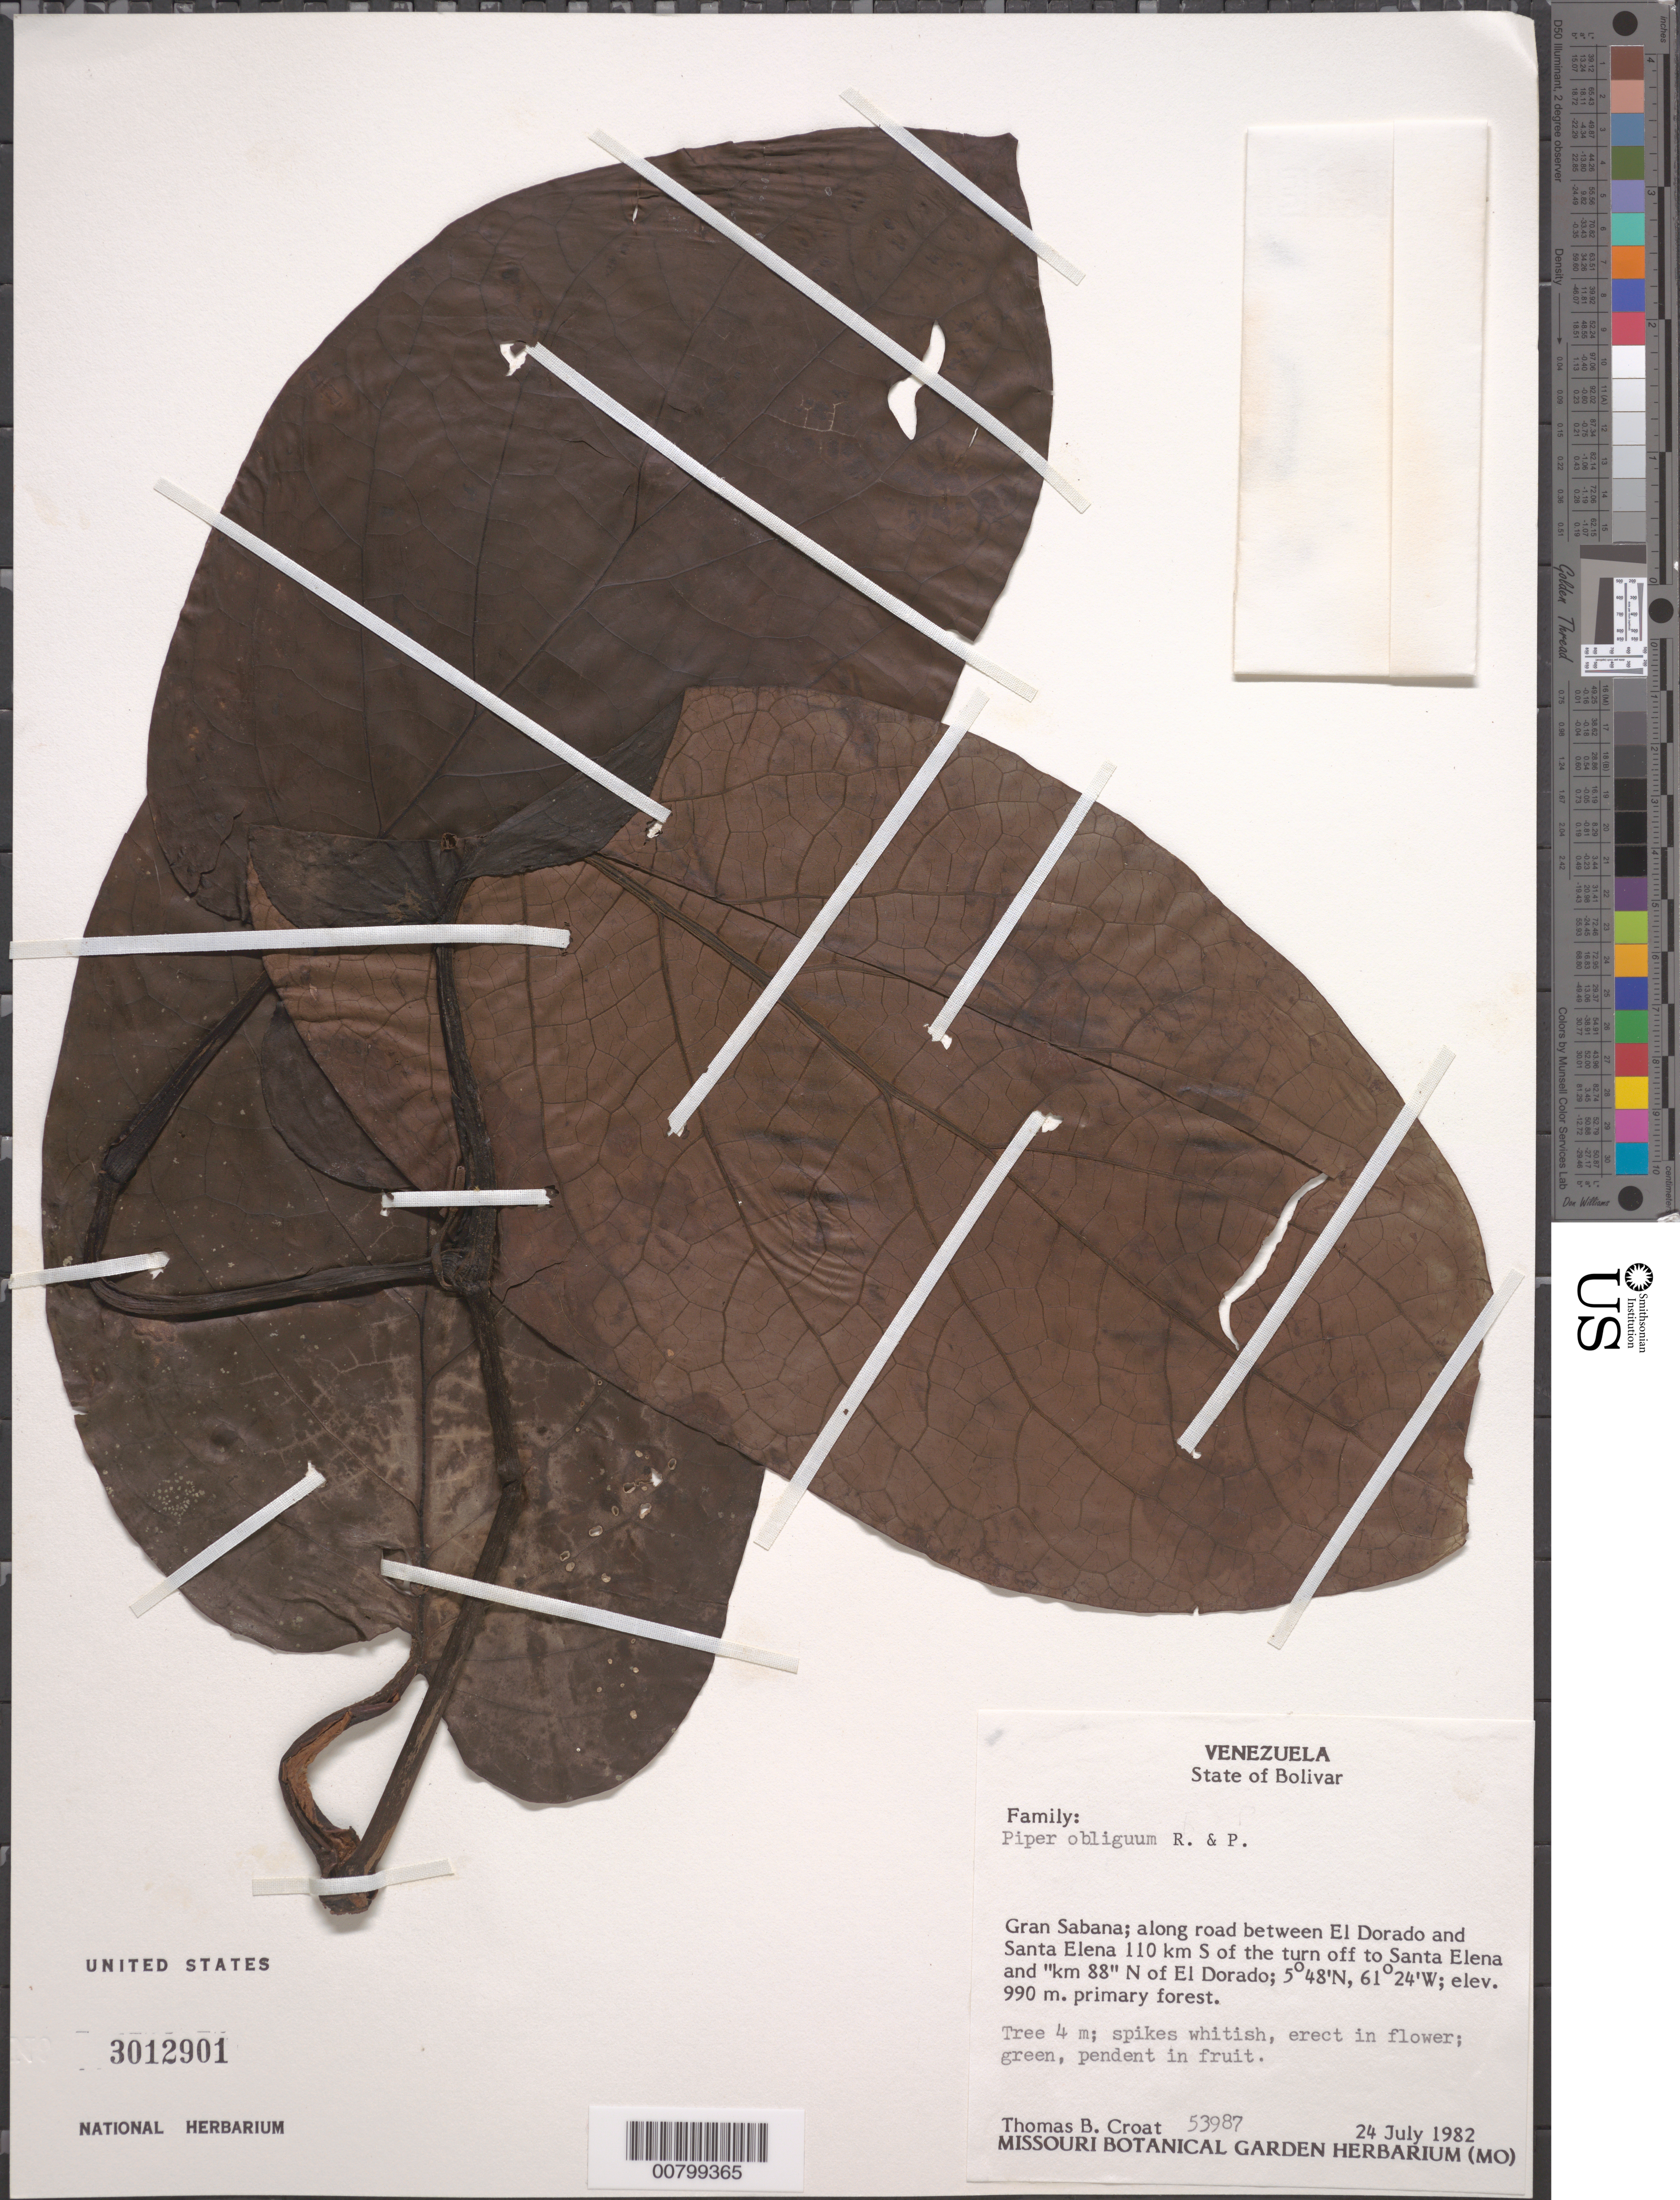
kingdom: Plantae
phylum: Tracheophyta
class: Magnoliopsida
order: Piperales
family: Piperaceae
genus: Piper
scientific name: Piper obliquum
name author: Ruiz & Pav.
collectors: T. B. Croat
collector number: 53987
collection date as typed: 24-Jul-82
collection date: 1982-07-24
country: Venezuela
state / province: Bolívar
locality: Gran Sabana, road betw. El Dorado and Santa Elena, 110 km S of turn off to Santa Elena and km 88 N of El Dorado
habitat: Primary forest, along road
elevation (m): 990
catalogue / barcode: US 3012901